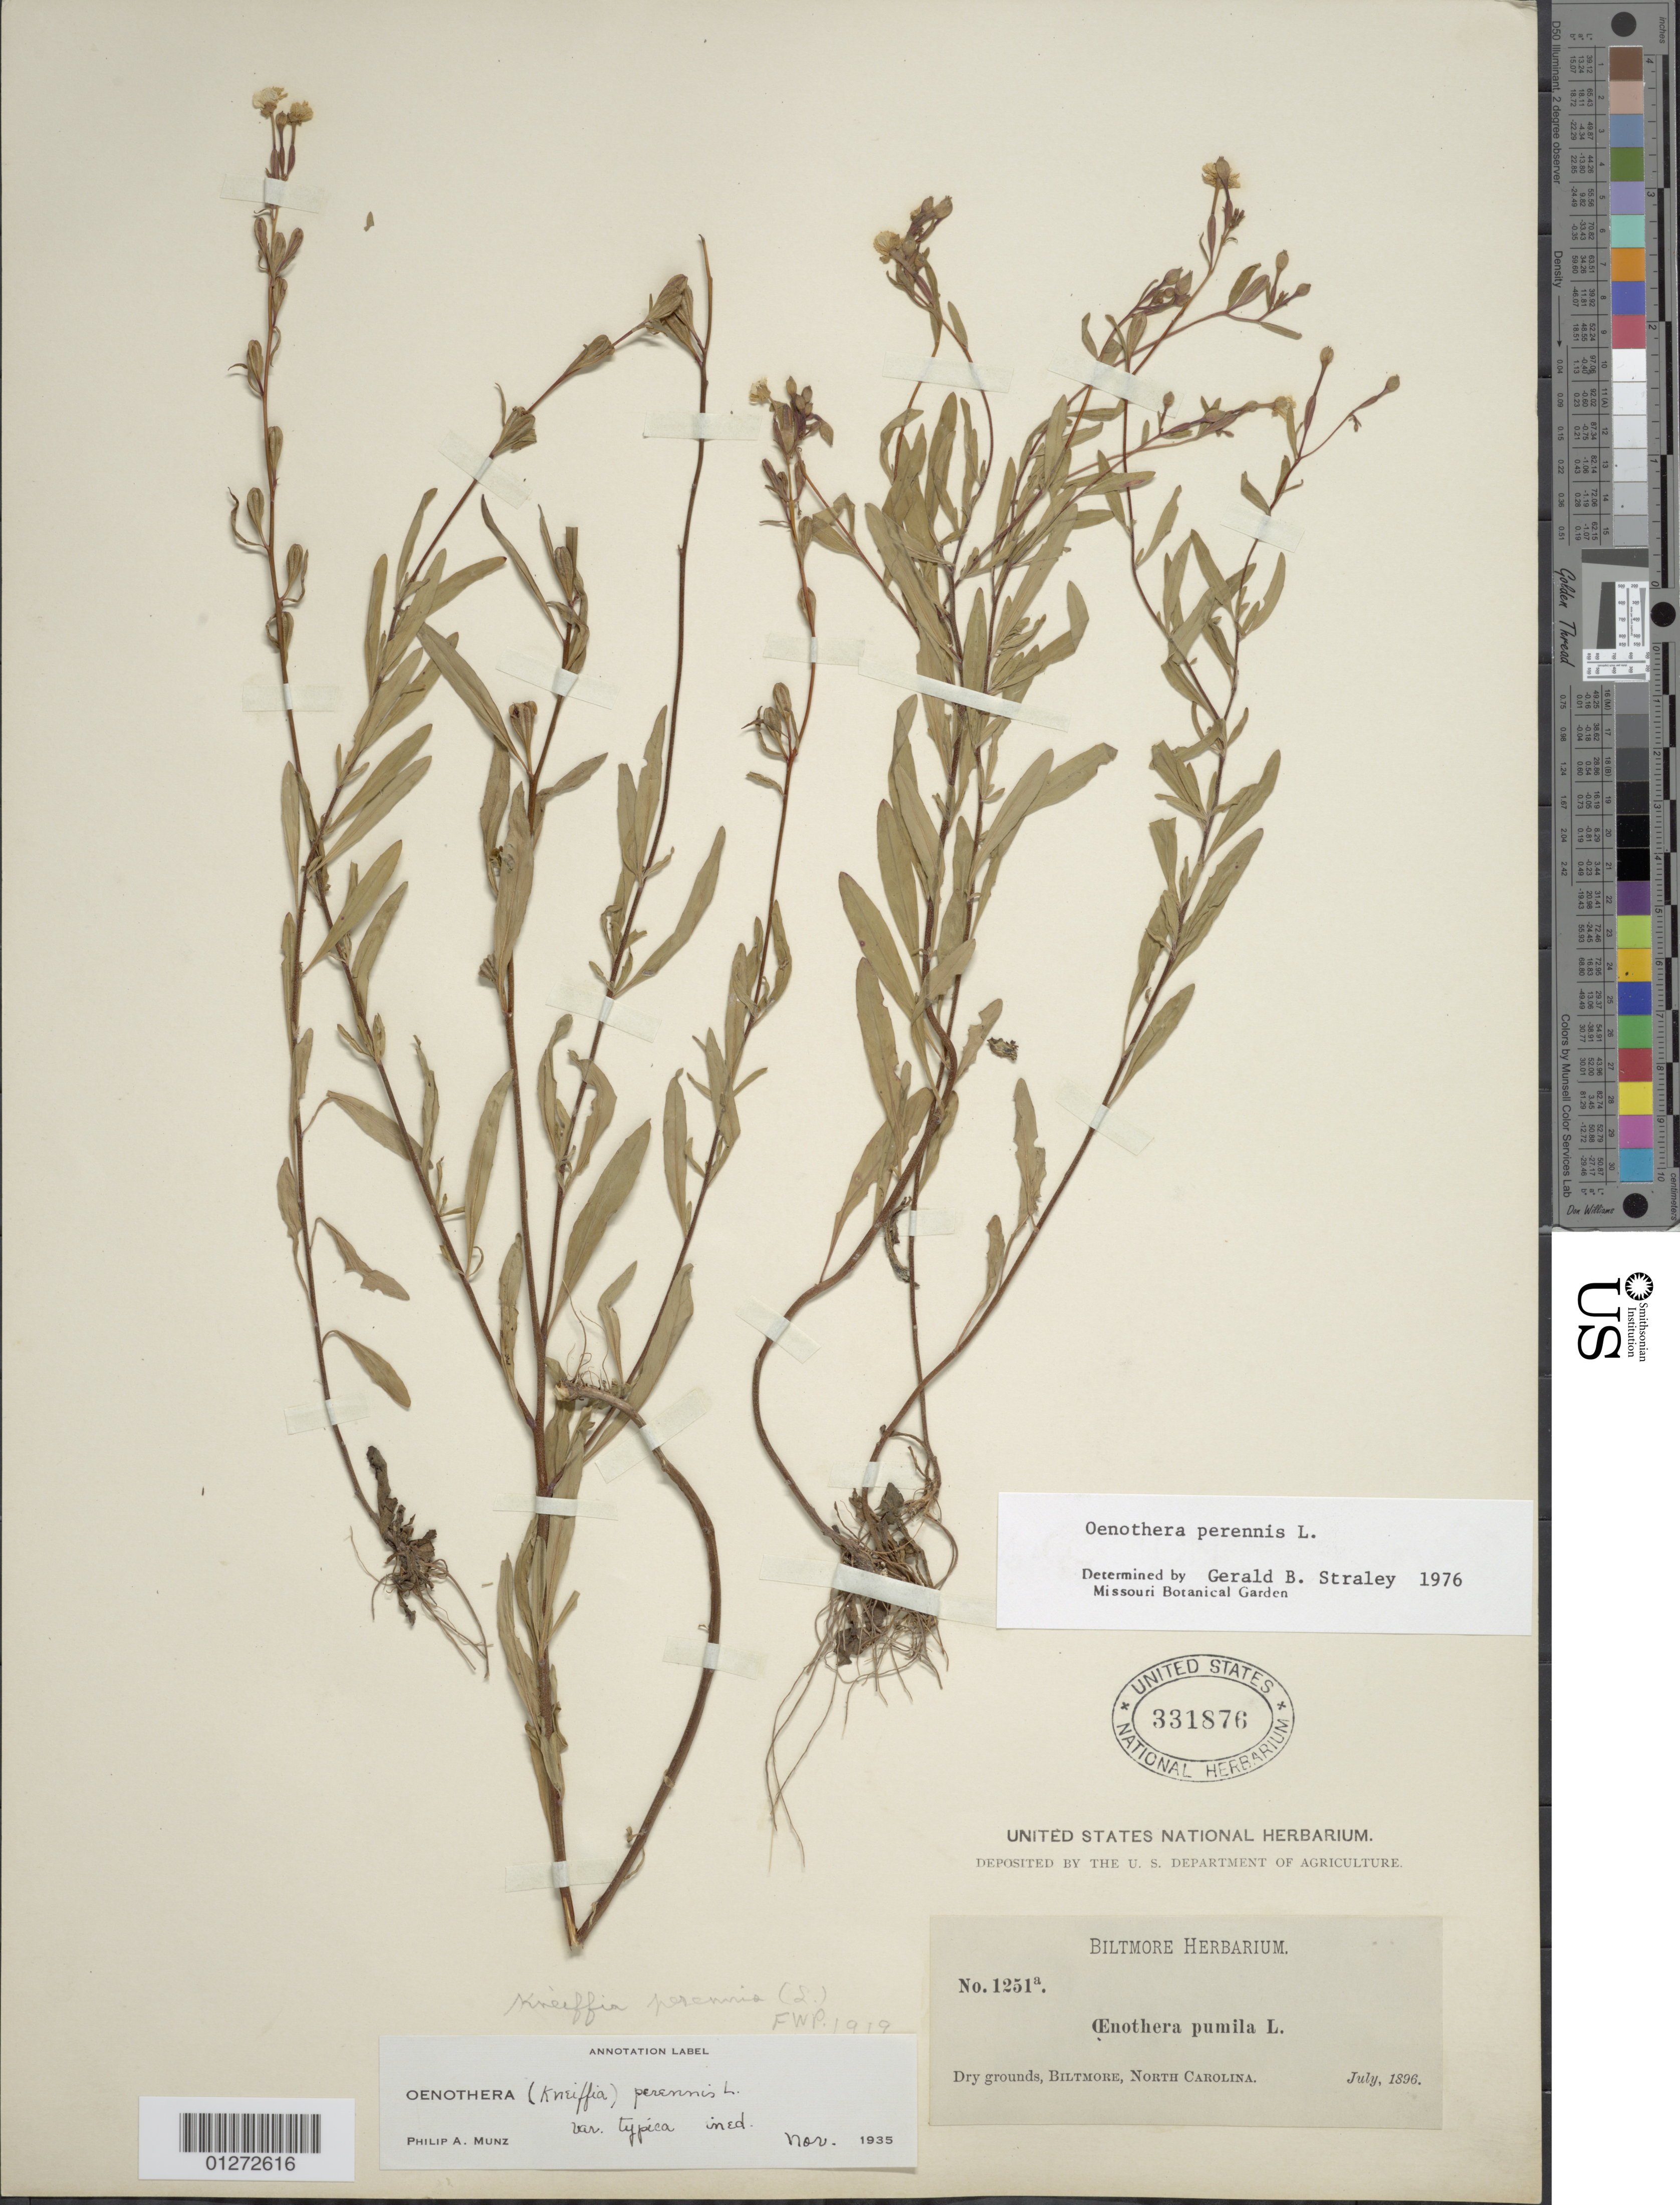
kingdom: Plantae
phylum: Tracheophyta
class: Magnoliopsida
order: Myrtales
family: Onagraceae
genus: Oenothera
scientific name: Oenothera perennis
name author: L.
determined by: Straley, G. B.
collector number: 1251a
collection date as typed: Jul 1896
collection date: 1896-07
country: United States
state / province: North Carolina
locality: Biltmore.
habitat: Dry grounds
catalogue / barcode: US 331876